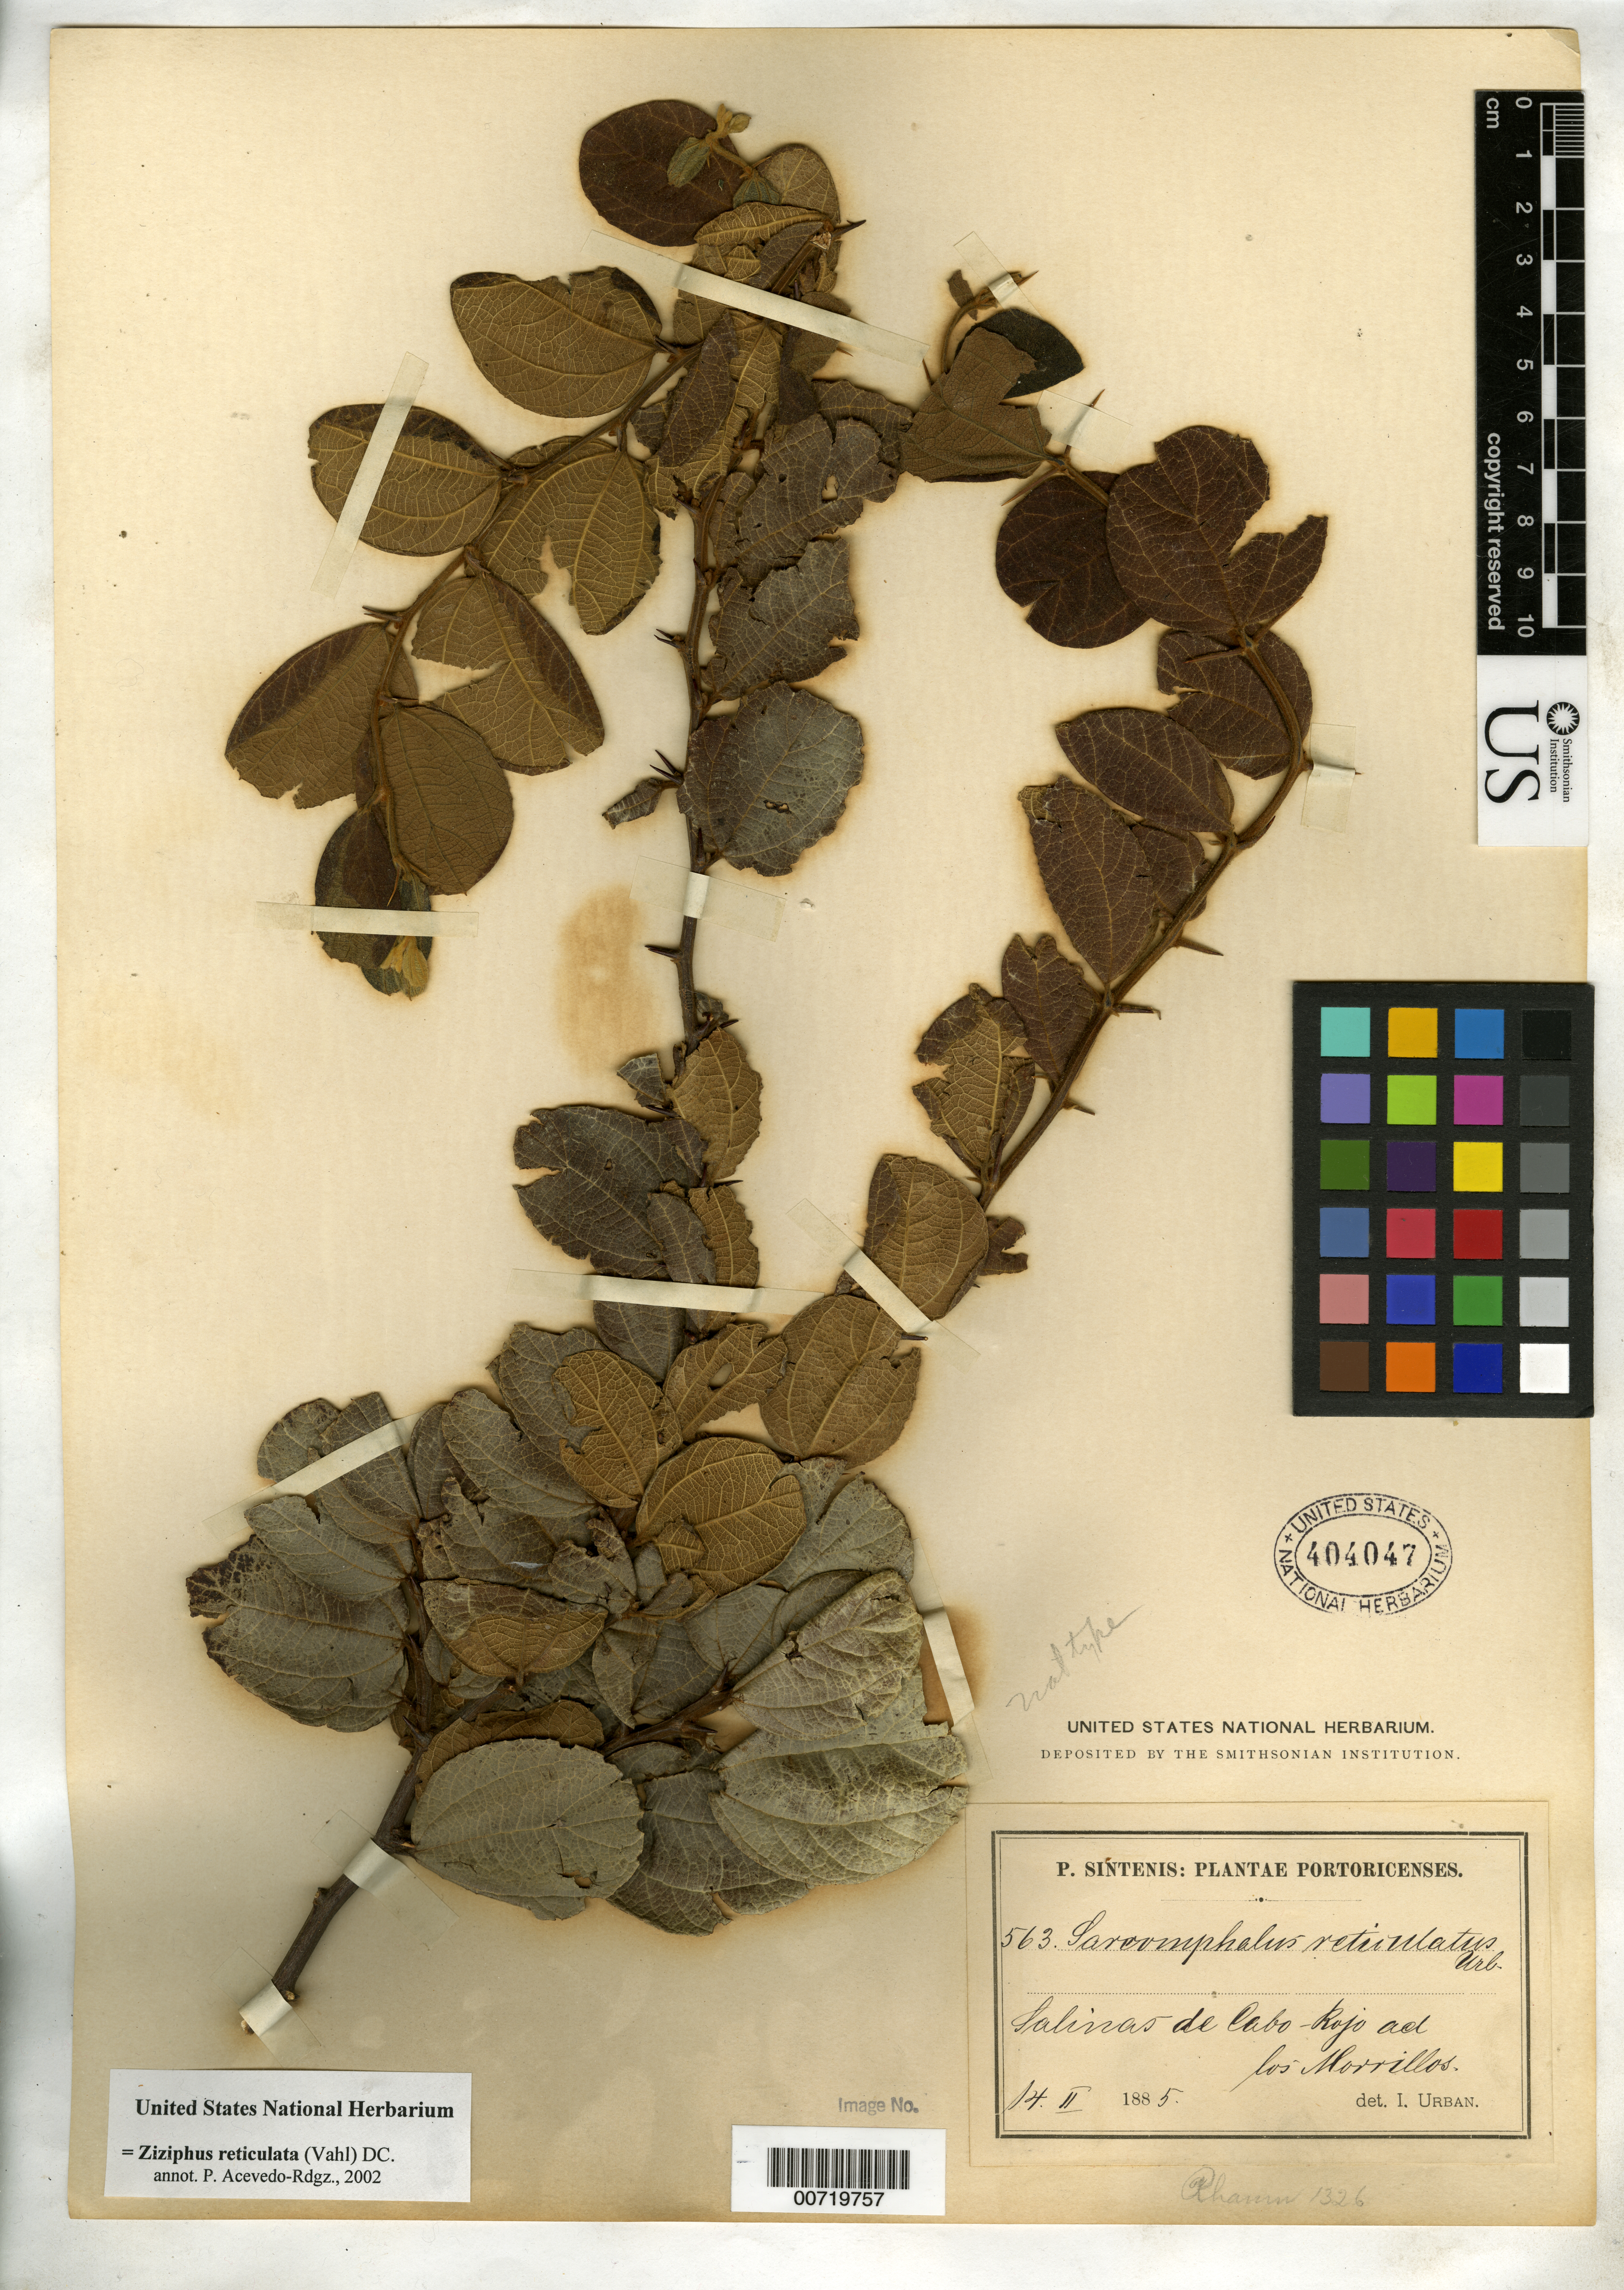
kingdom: Plantae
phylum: Tracheophyta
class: Magnoliopsida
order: Rosales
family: Rhamnaceae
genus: Sarcomphalus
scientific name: Sarcomphalus reticulatus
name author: (Vahl) Urb.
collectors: P. Sintenis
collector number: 563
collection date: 1885-02-14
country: Puerto Rico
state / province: Cabo Rojo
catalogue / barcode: US 404047